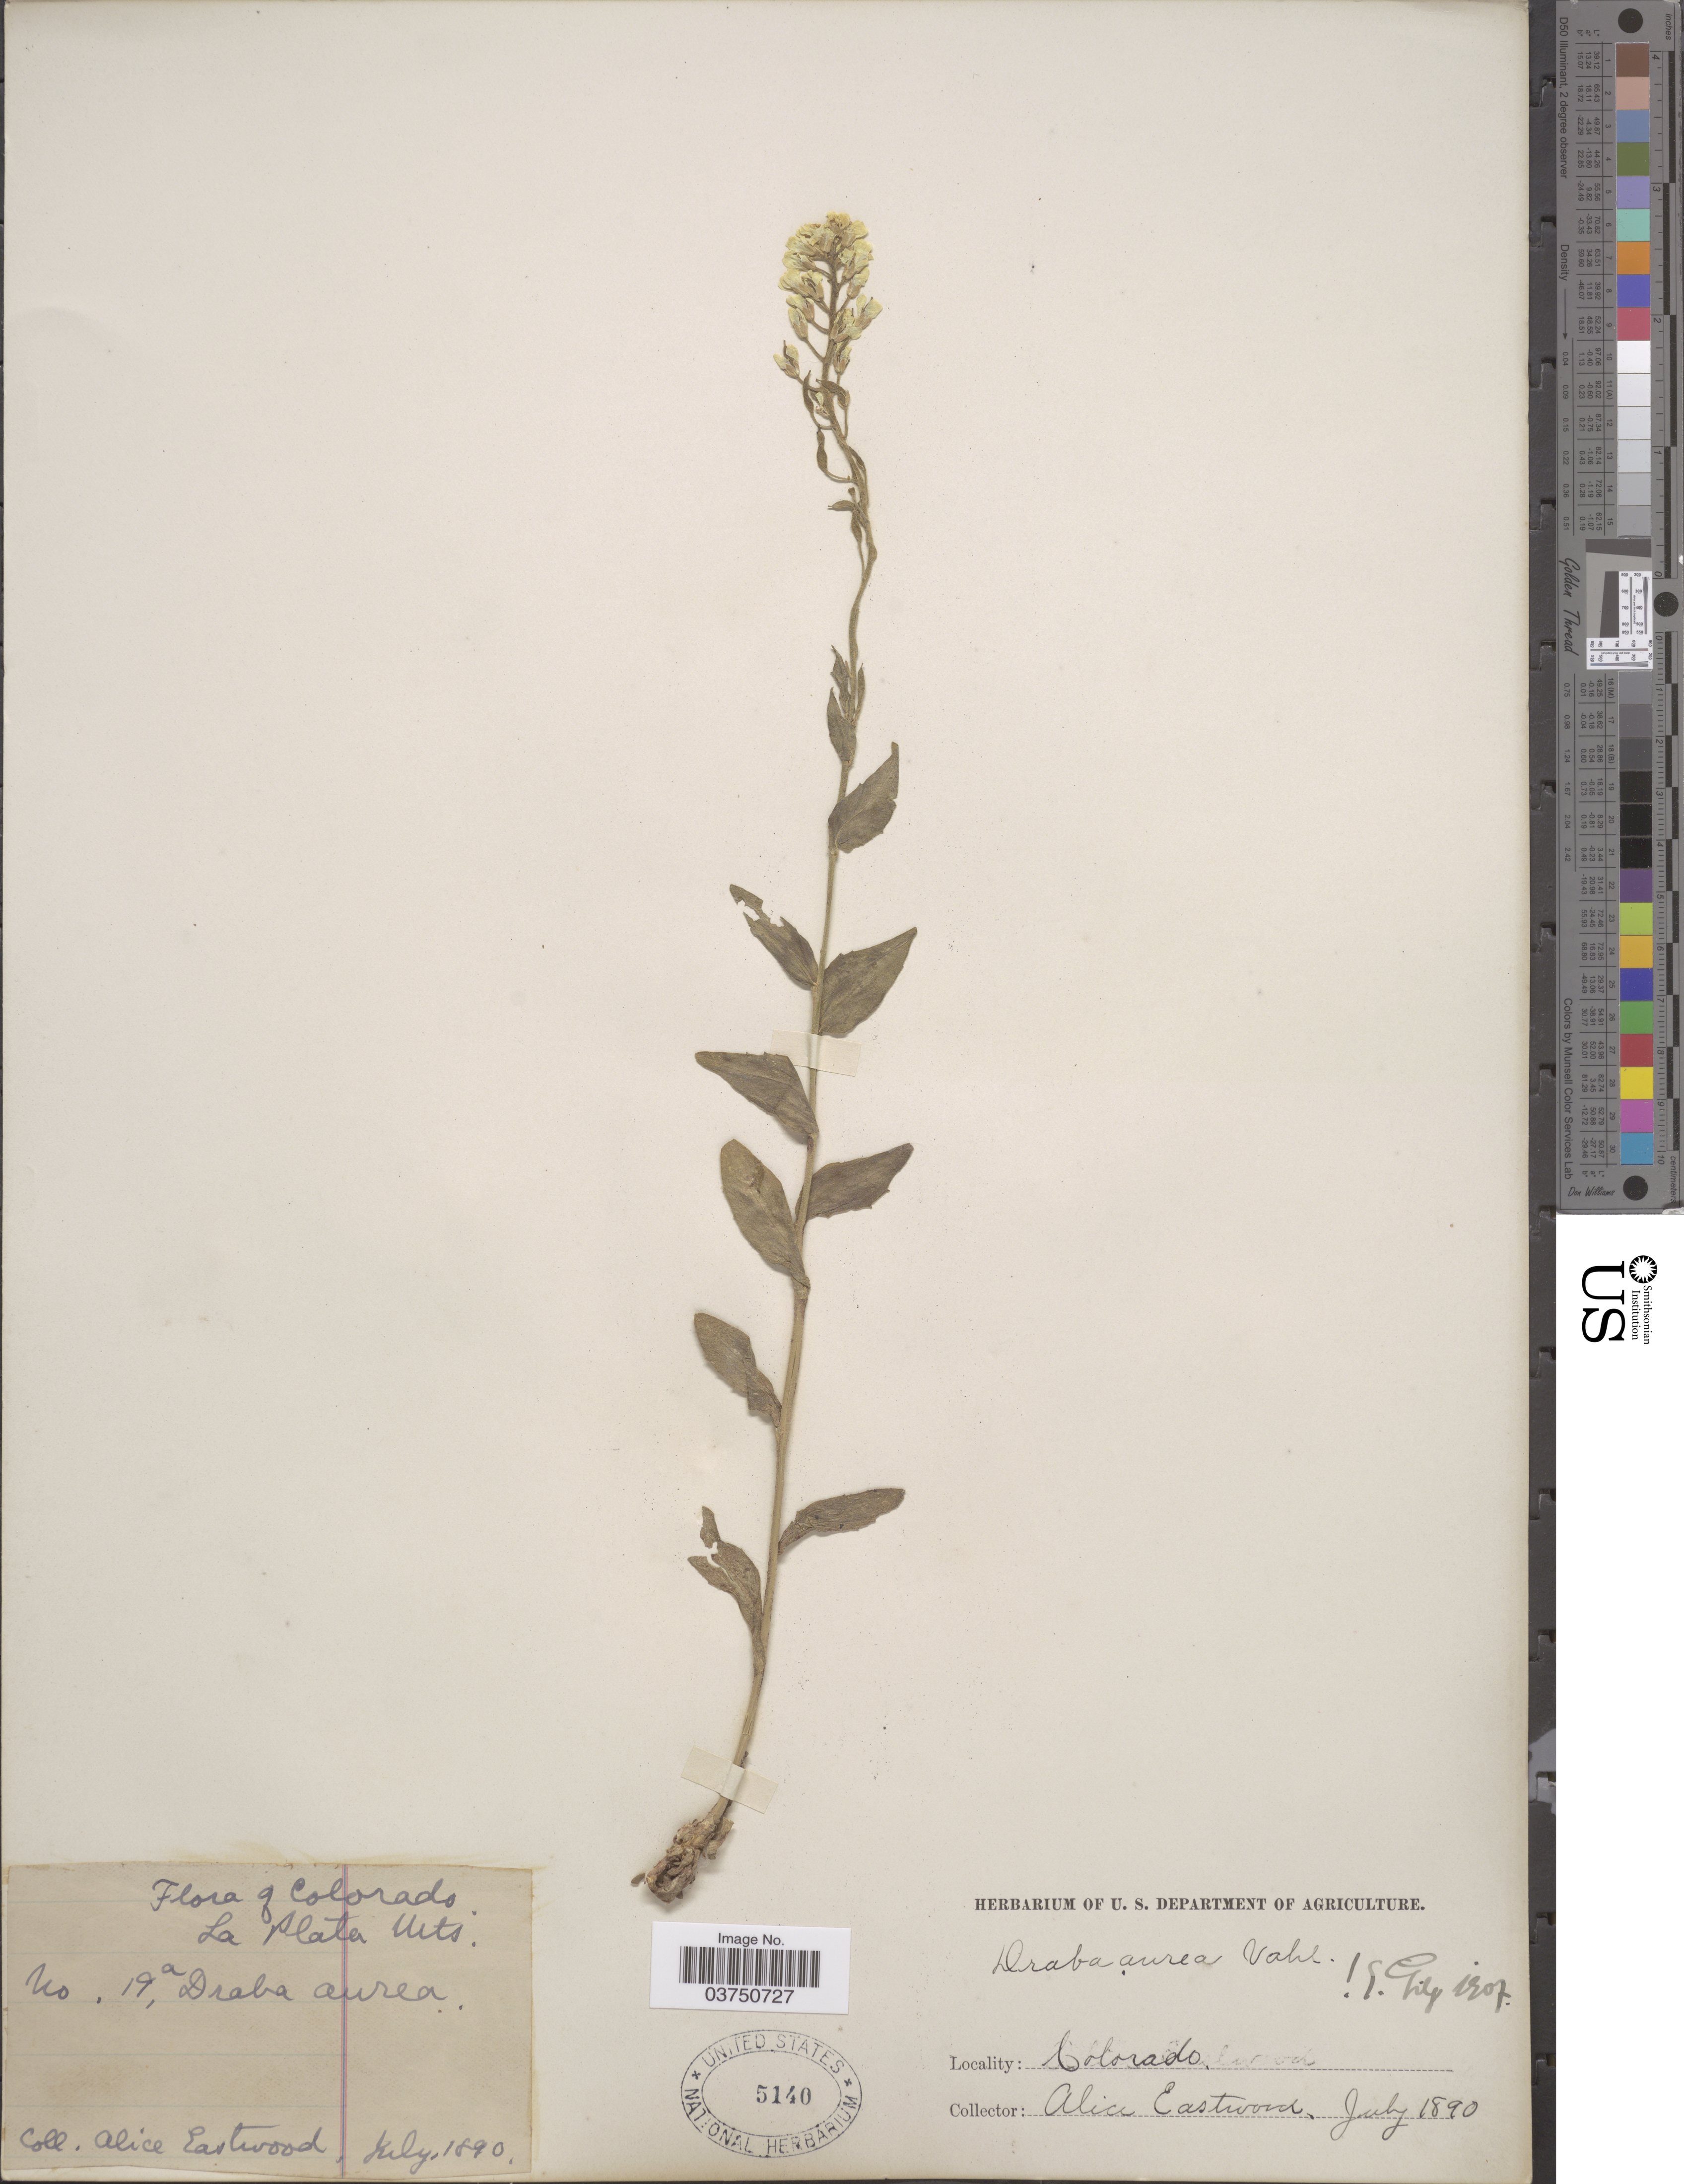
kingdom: Plantae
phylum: Tracheophyta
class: Magnoliopsida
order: Brassicales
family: Brassicaceae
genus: Draba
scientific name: Draba aurea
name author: Vahl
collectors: A. Eastwood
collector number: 19a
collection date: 1890-07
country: United States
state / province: Colorado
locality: La Plata Mts.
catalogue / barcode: US 5140